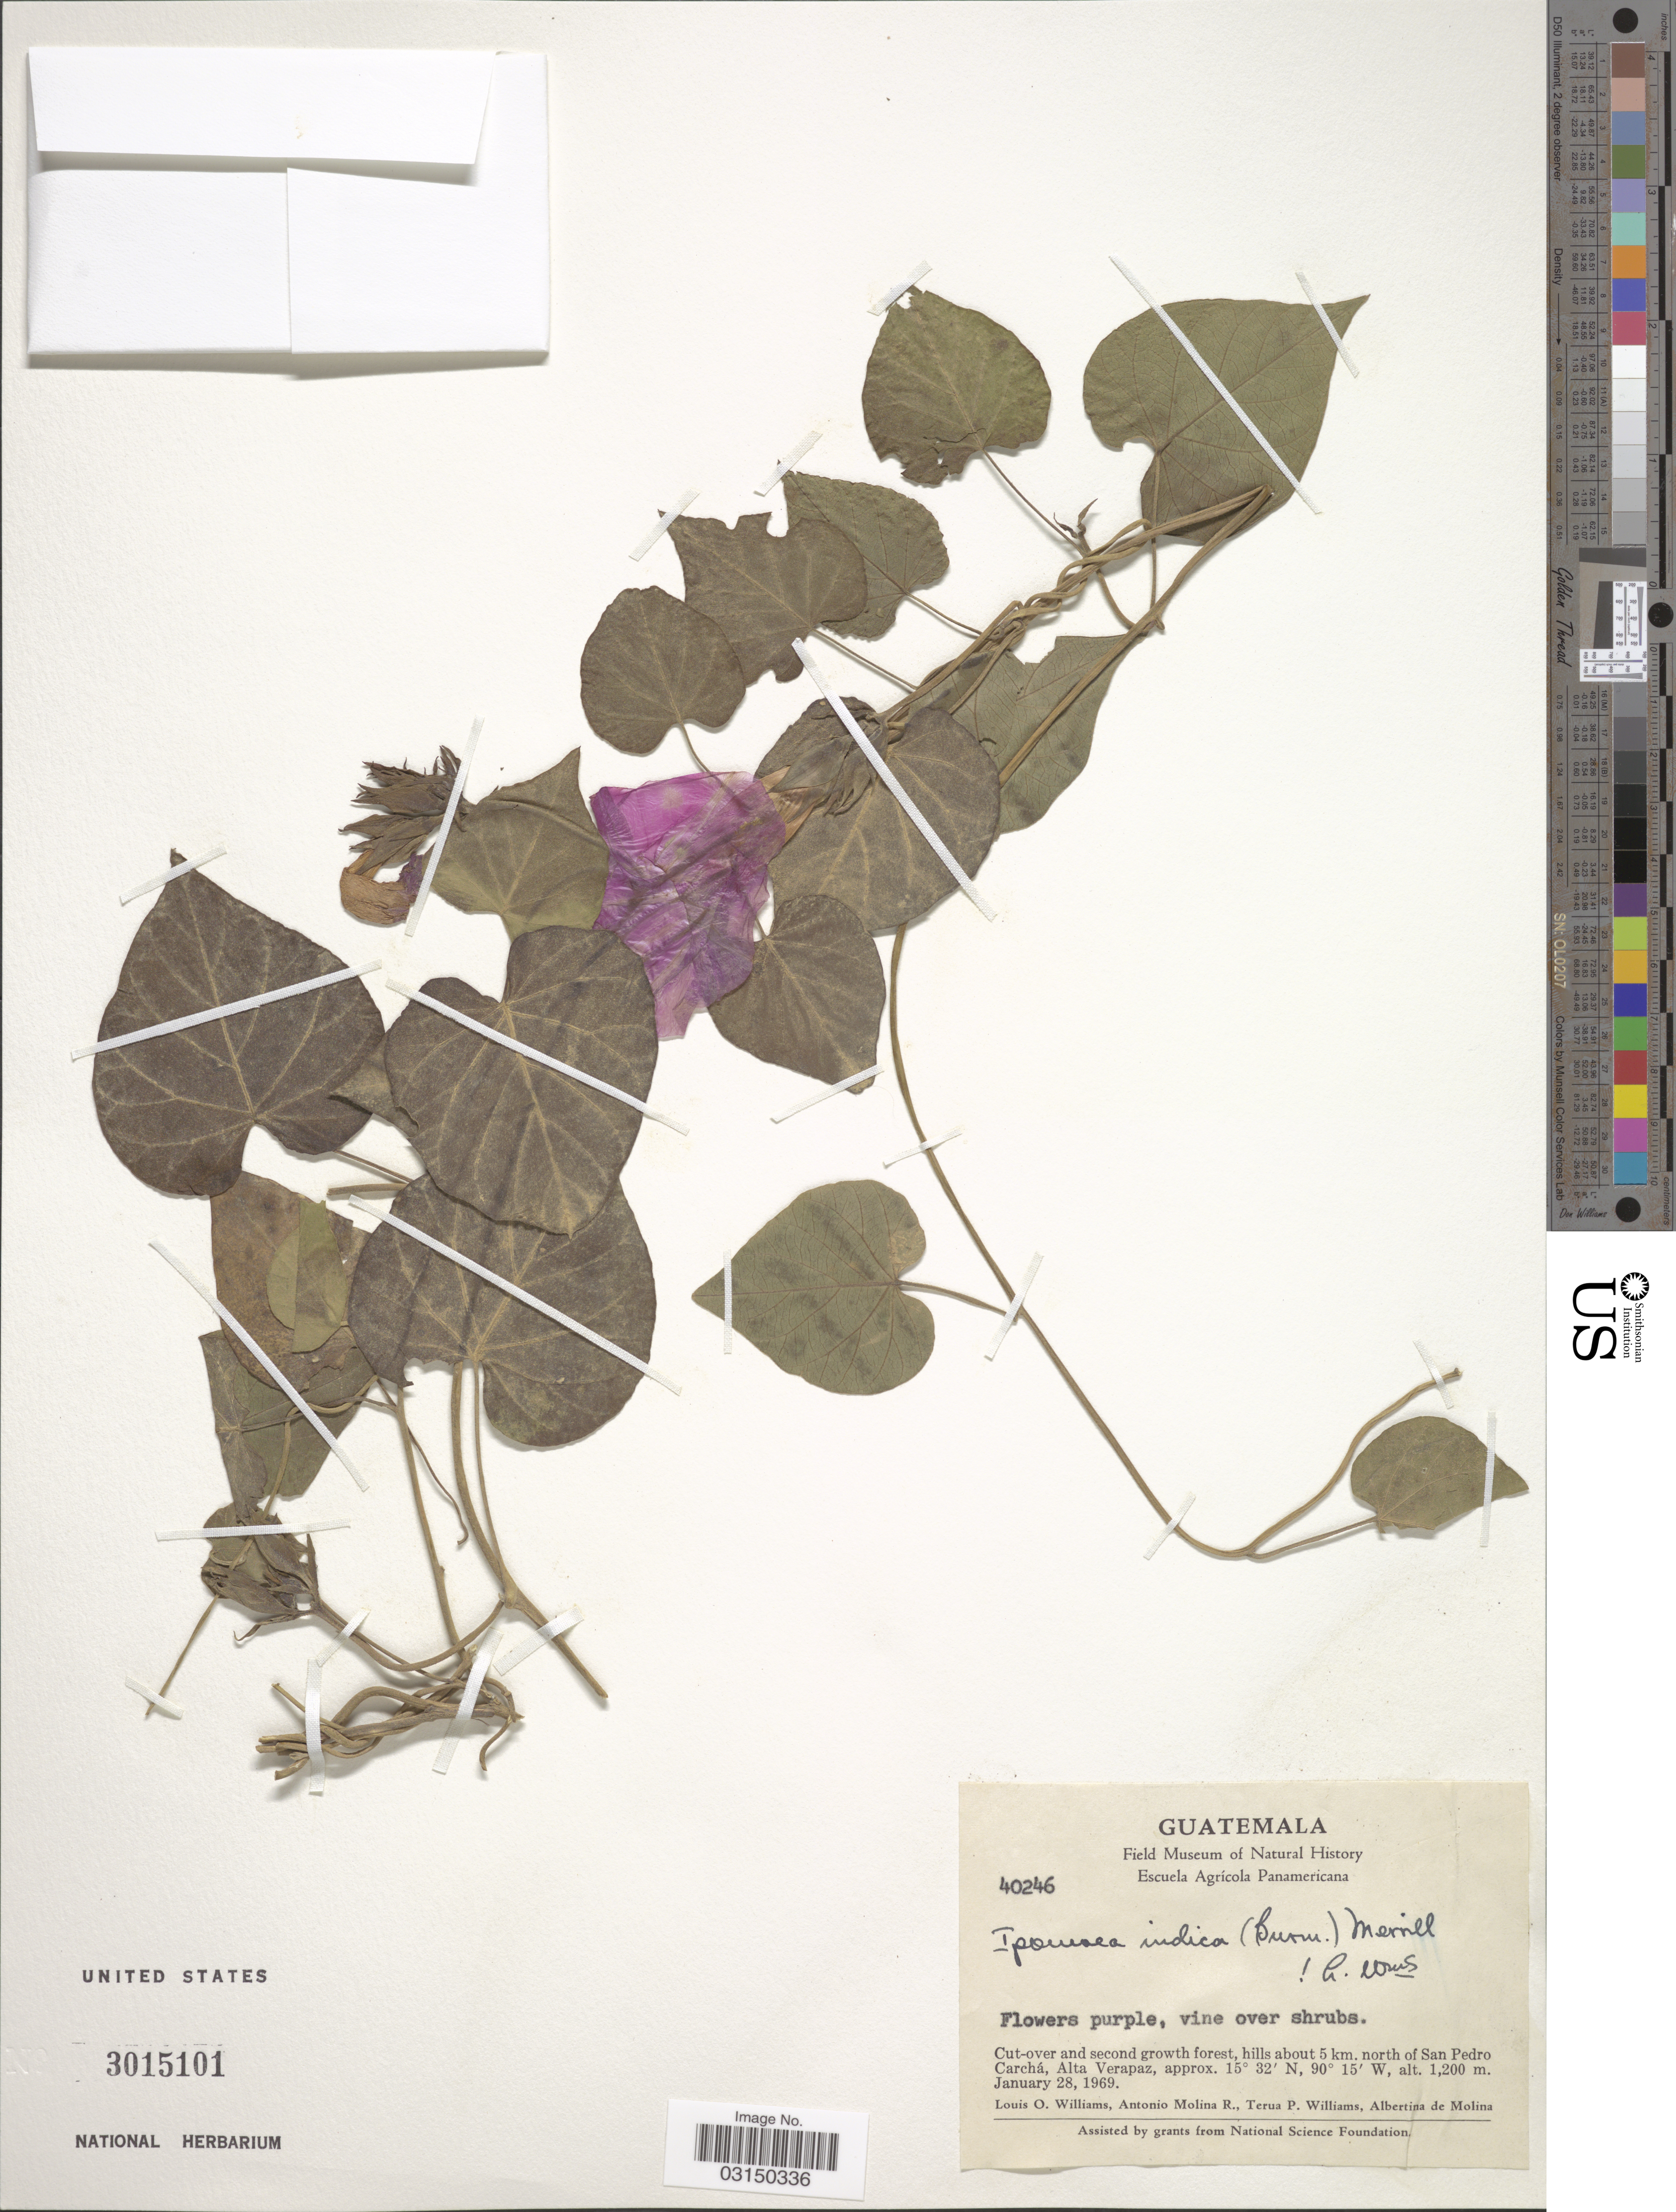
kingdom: Plantae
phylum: Tracheophyta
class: Magnoliopsida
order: Solanales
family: Convolvulaceae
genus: Ipomoea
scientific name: Ipomoea indica (Burm.) Merr. var. indica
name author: (Burm.) Merr.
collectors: L. O. Williams, A. Molina R., T. Williams & A. R. Molina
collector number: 40246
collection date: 1969-01-28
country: Guatemala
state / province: Alta Verapaz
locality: Hills about 5 km. north of San Pedro Carchá, Alta Verapaz.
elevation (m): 1200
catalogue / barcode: US 3015101